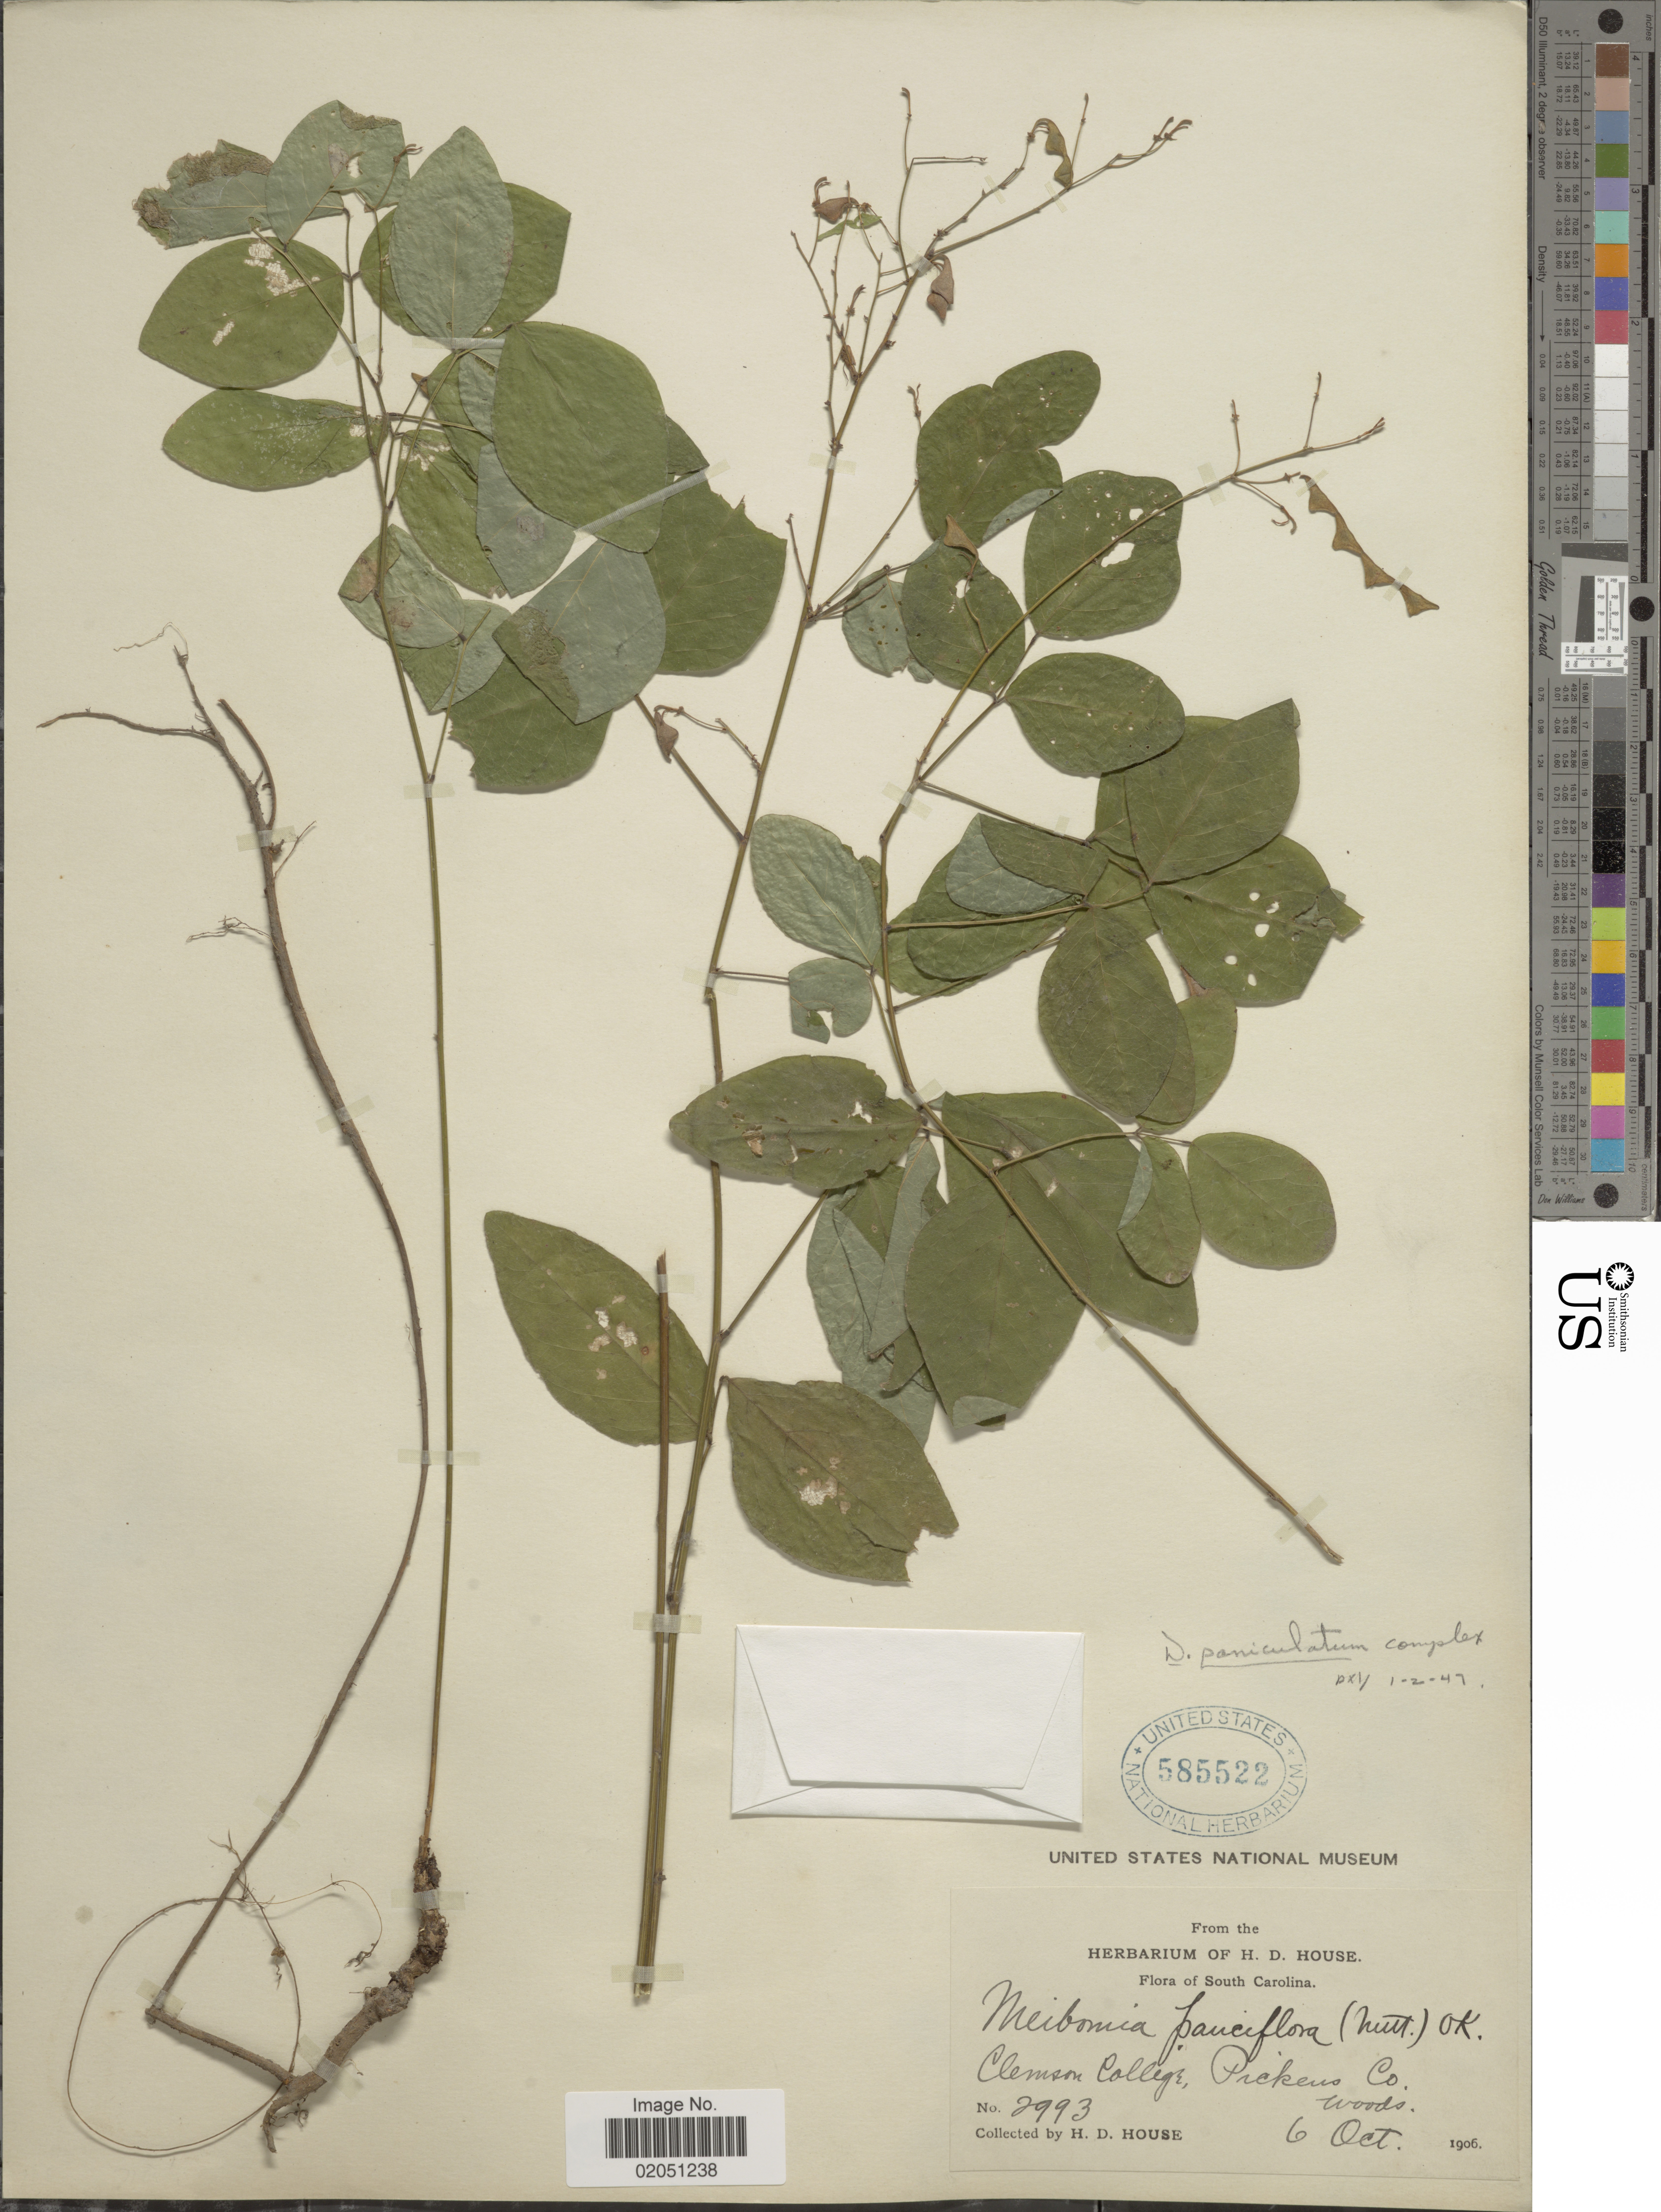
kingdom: Plantae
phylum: Tracheophyta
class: Magnoliopsida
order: Fabales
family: Fabaceae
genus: Desmodium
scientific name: Desmodium paniculatum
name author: (L.) DC.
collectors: H. D. House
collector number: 2993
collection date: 1906-10-06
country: United States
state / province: South Carolina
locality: Clemson College, Pickens Co.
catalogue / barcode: US 585522